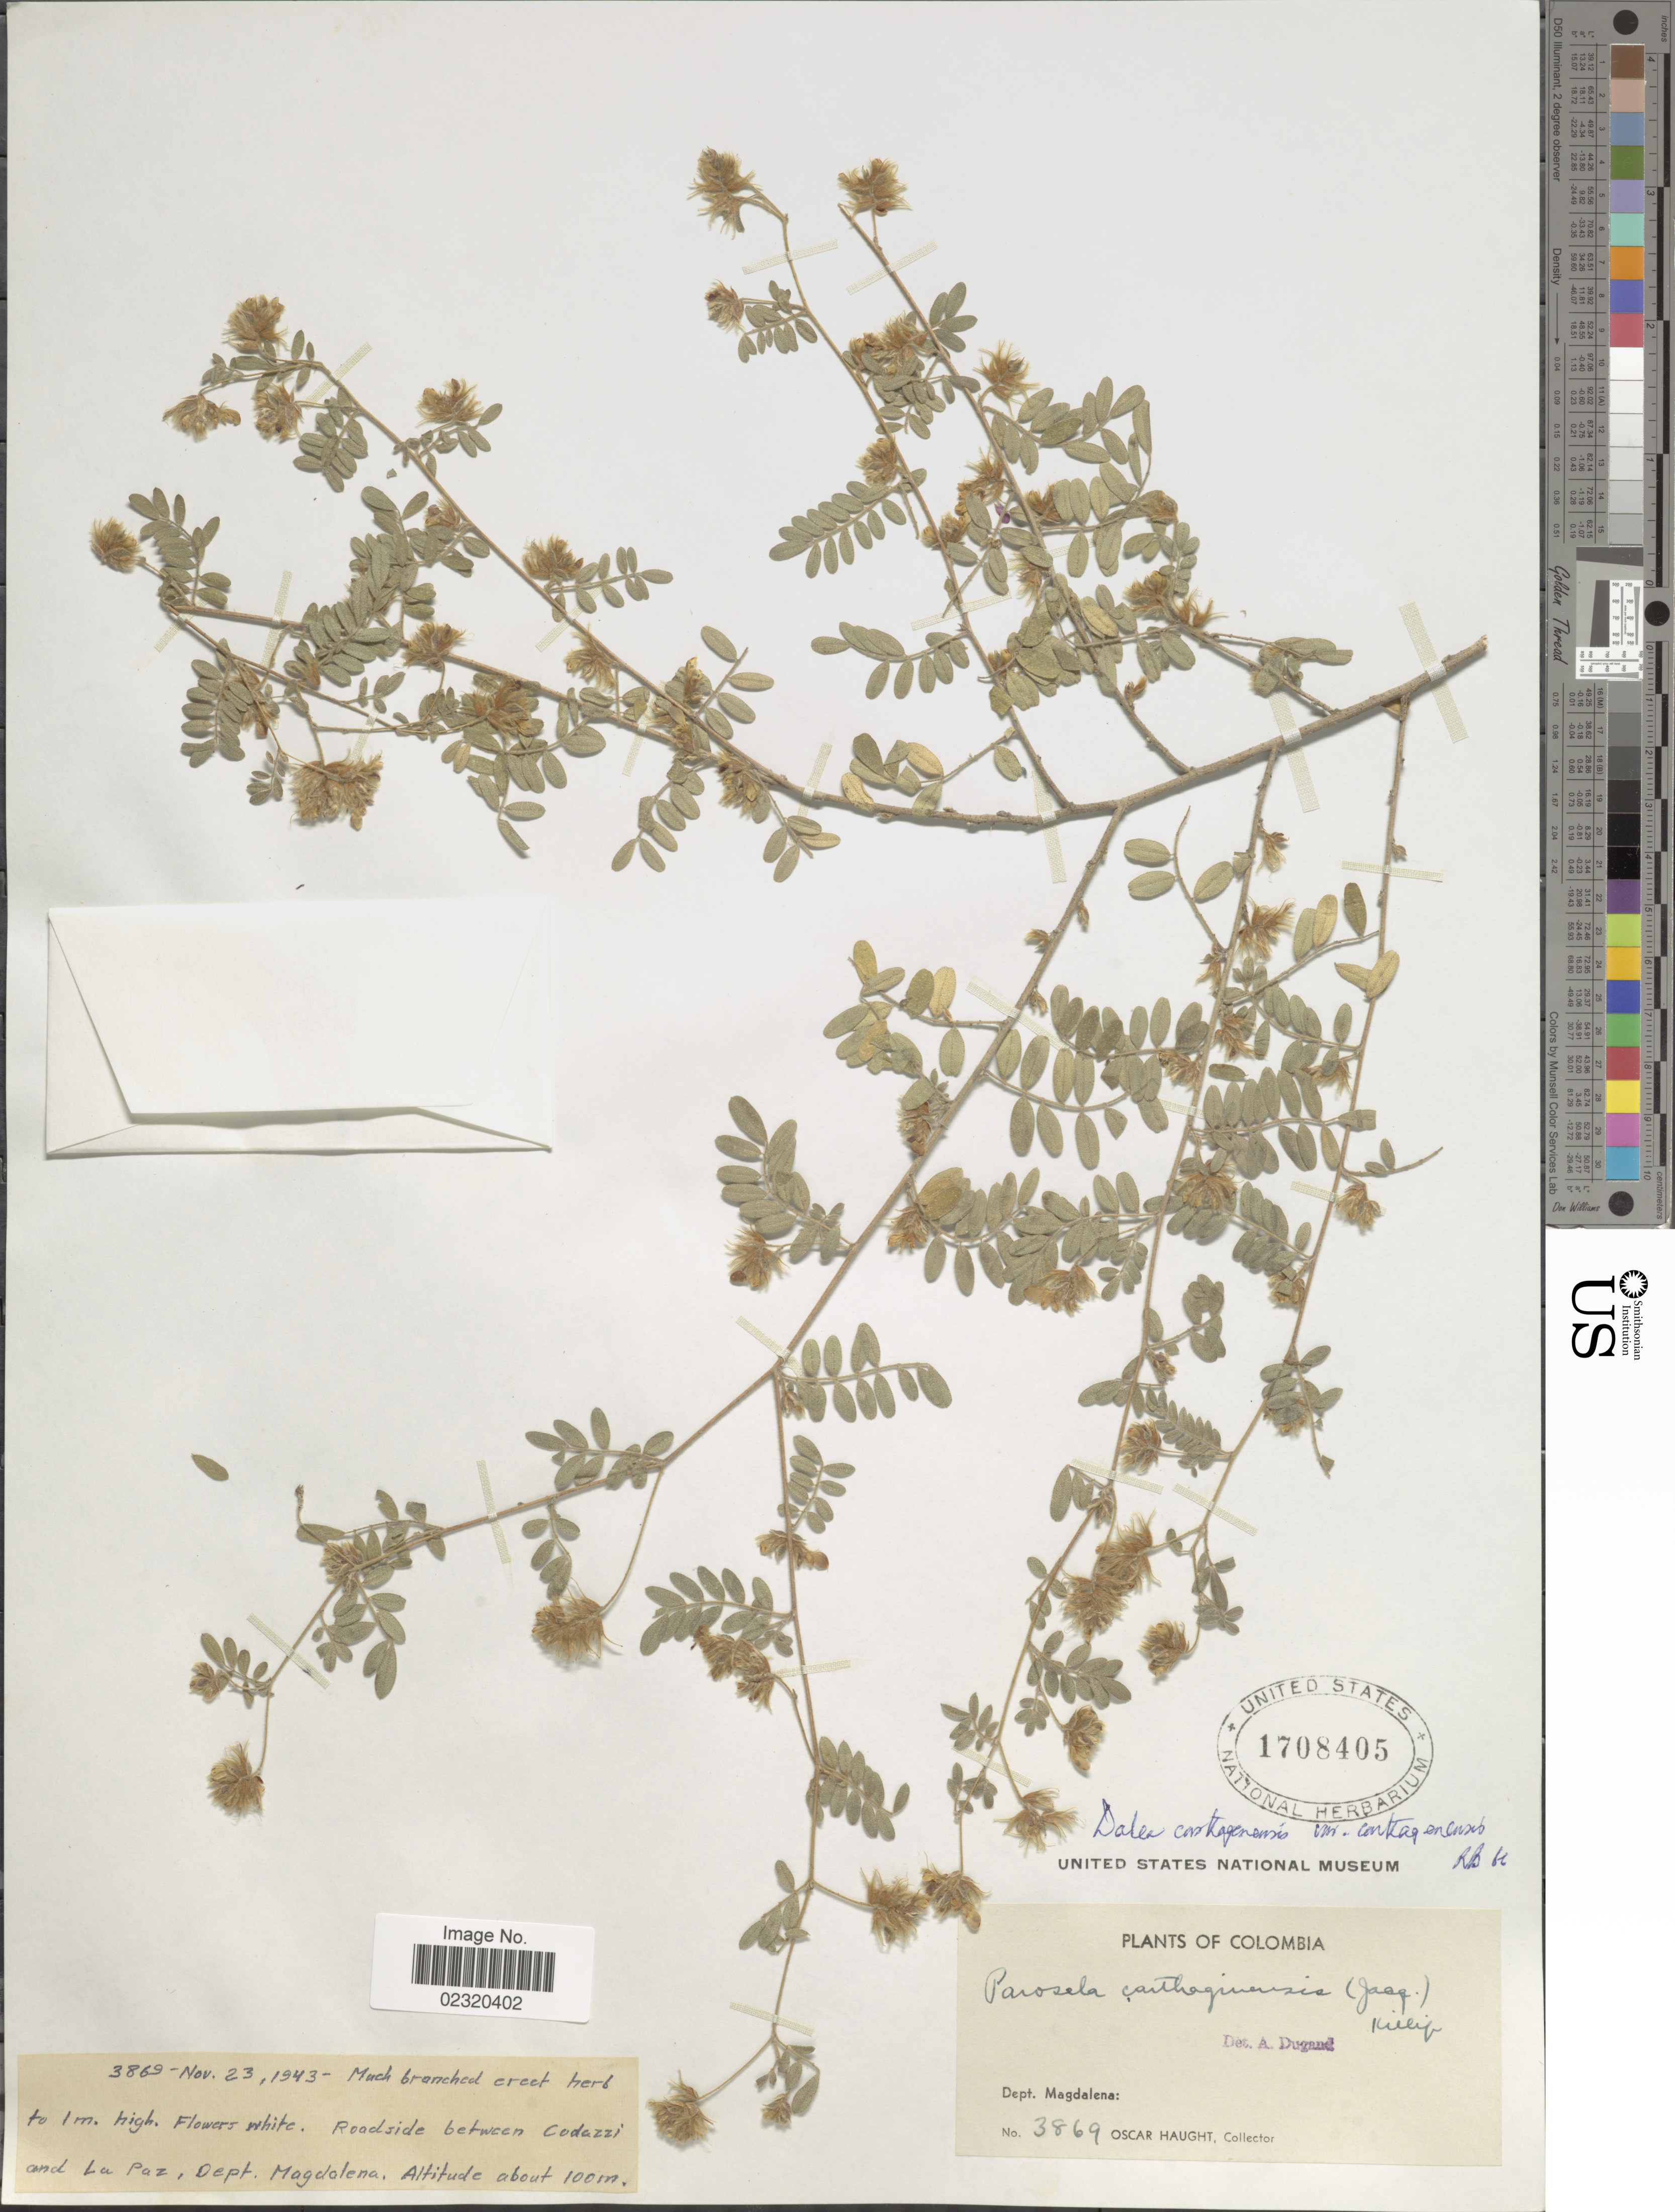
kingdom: Plantae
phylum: Tracheophyta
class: Magnoliopsida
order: Fabales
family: Fabaceae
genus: Dalea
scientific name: Dalea carthagenensis var. carthagenensis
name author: (Jacq.) J.F. Macbr.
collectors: O. Haught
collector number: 3869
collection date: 1945-11-23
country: Colombia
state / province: Magdalena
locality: Roadside between Codazzi and La Paz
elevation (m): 100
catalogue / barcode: US 1708405